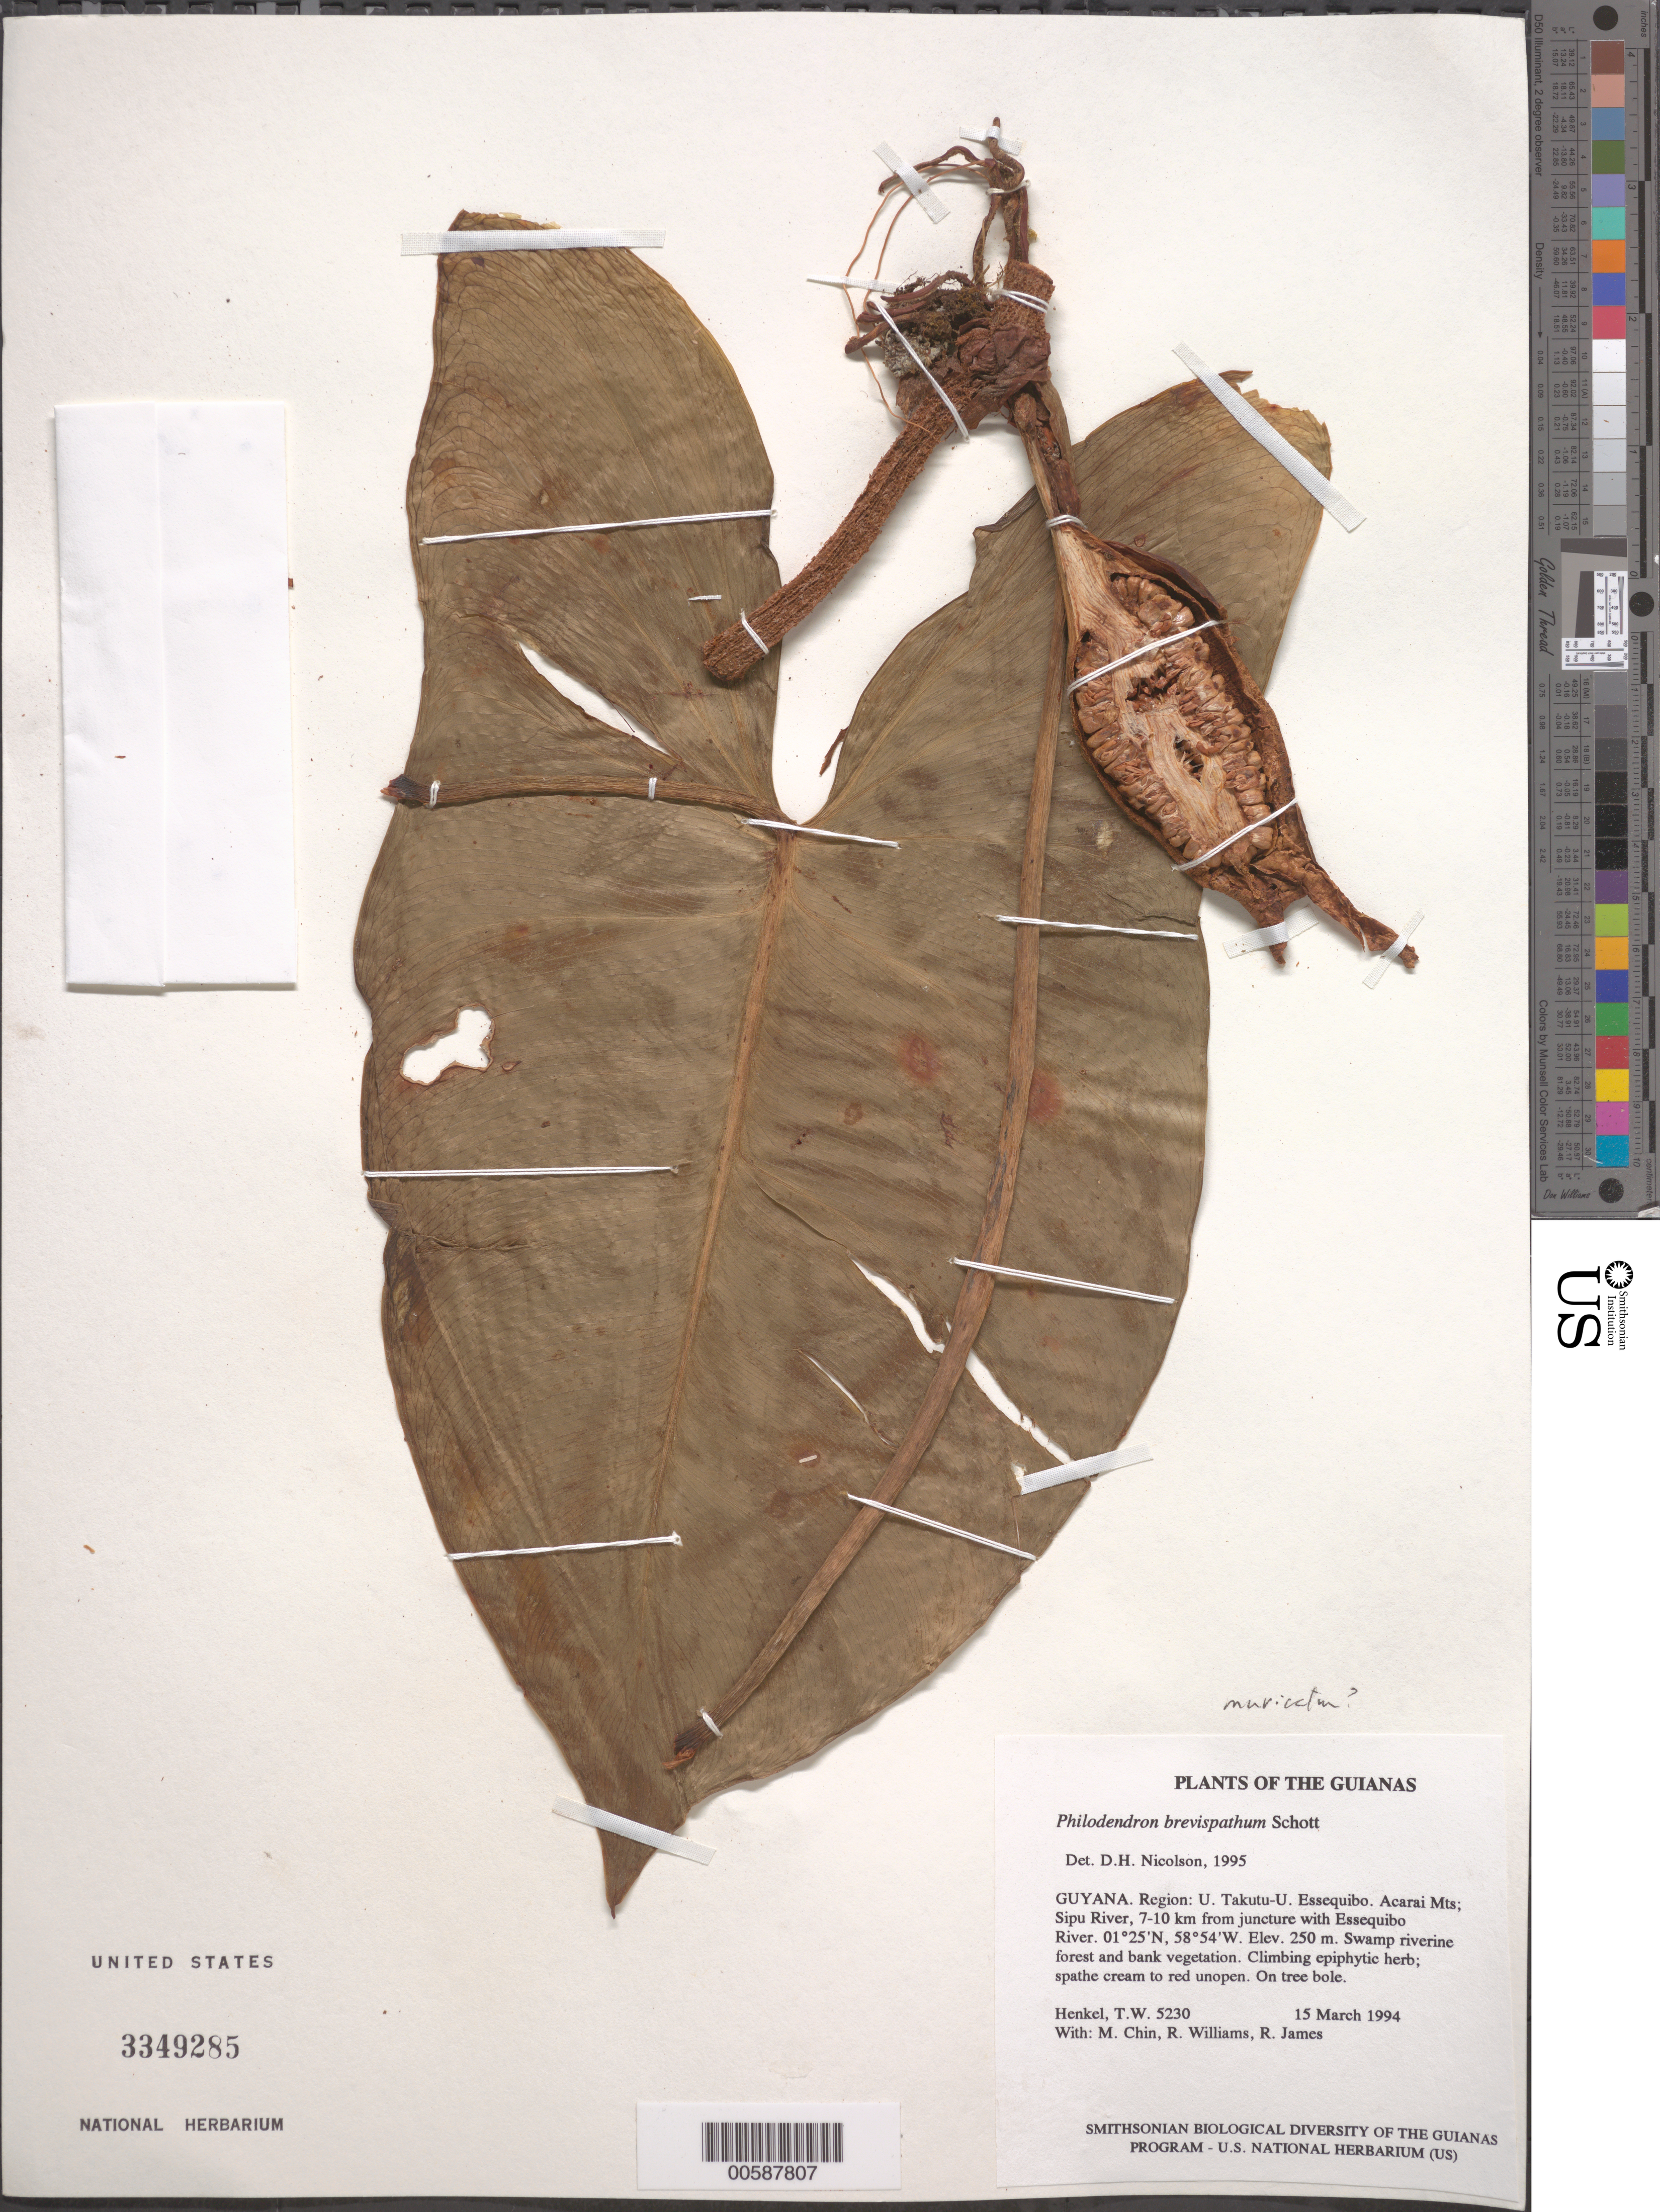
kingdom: Plantae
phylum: Tracheophyta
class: Liliopsida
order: Alismatales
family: Araceae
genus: Philodendron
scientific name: Philodendron brevispathum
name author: Schott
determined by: Nicolson, Dan H.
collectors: T. Henkel, M. Chin, R. Williams & R. James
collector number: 5230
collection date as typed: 15 March 1994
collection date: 1994-03-15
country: Guyana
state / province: U. Takutu-U. Essequibo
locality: Acarai Mts; Sipu River, 7-10 km from juncture with Essequibo River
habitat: Swamp riverine forest and bank vegetation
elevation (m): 250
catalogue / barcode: US 3349285